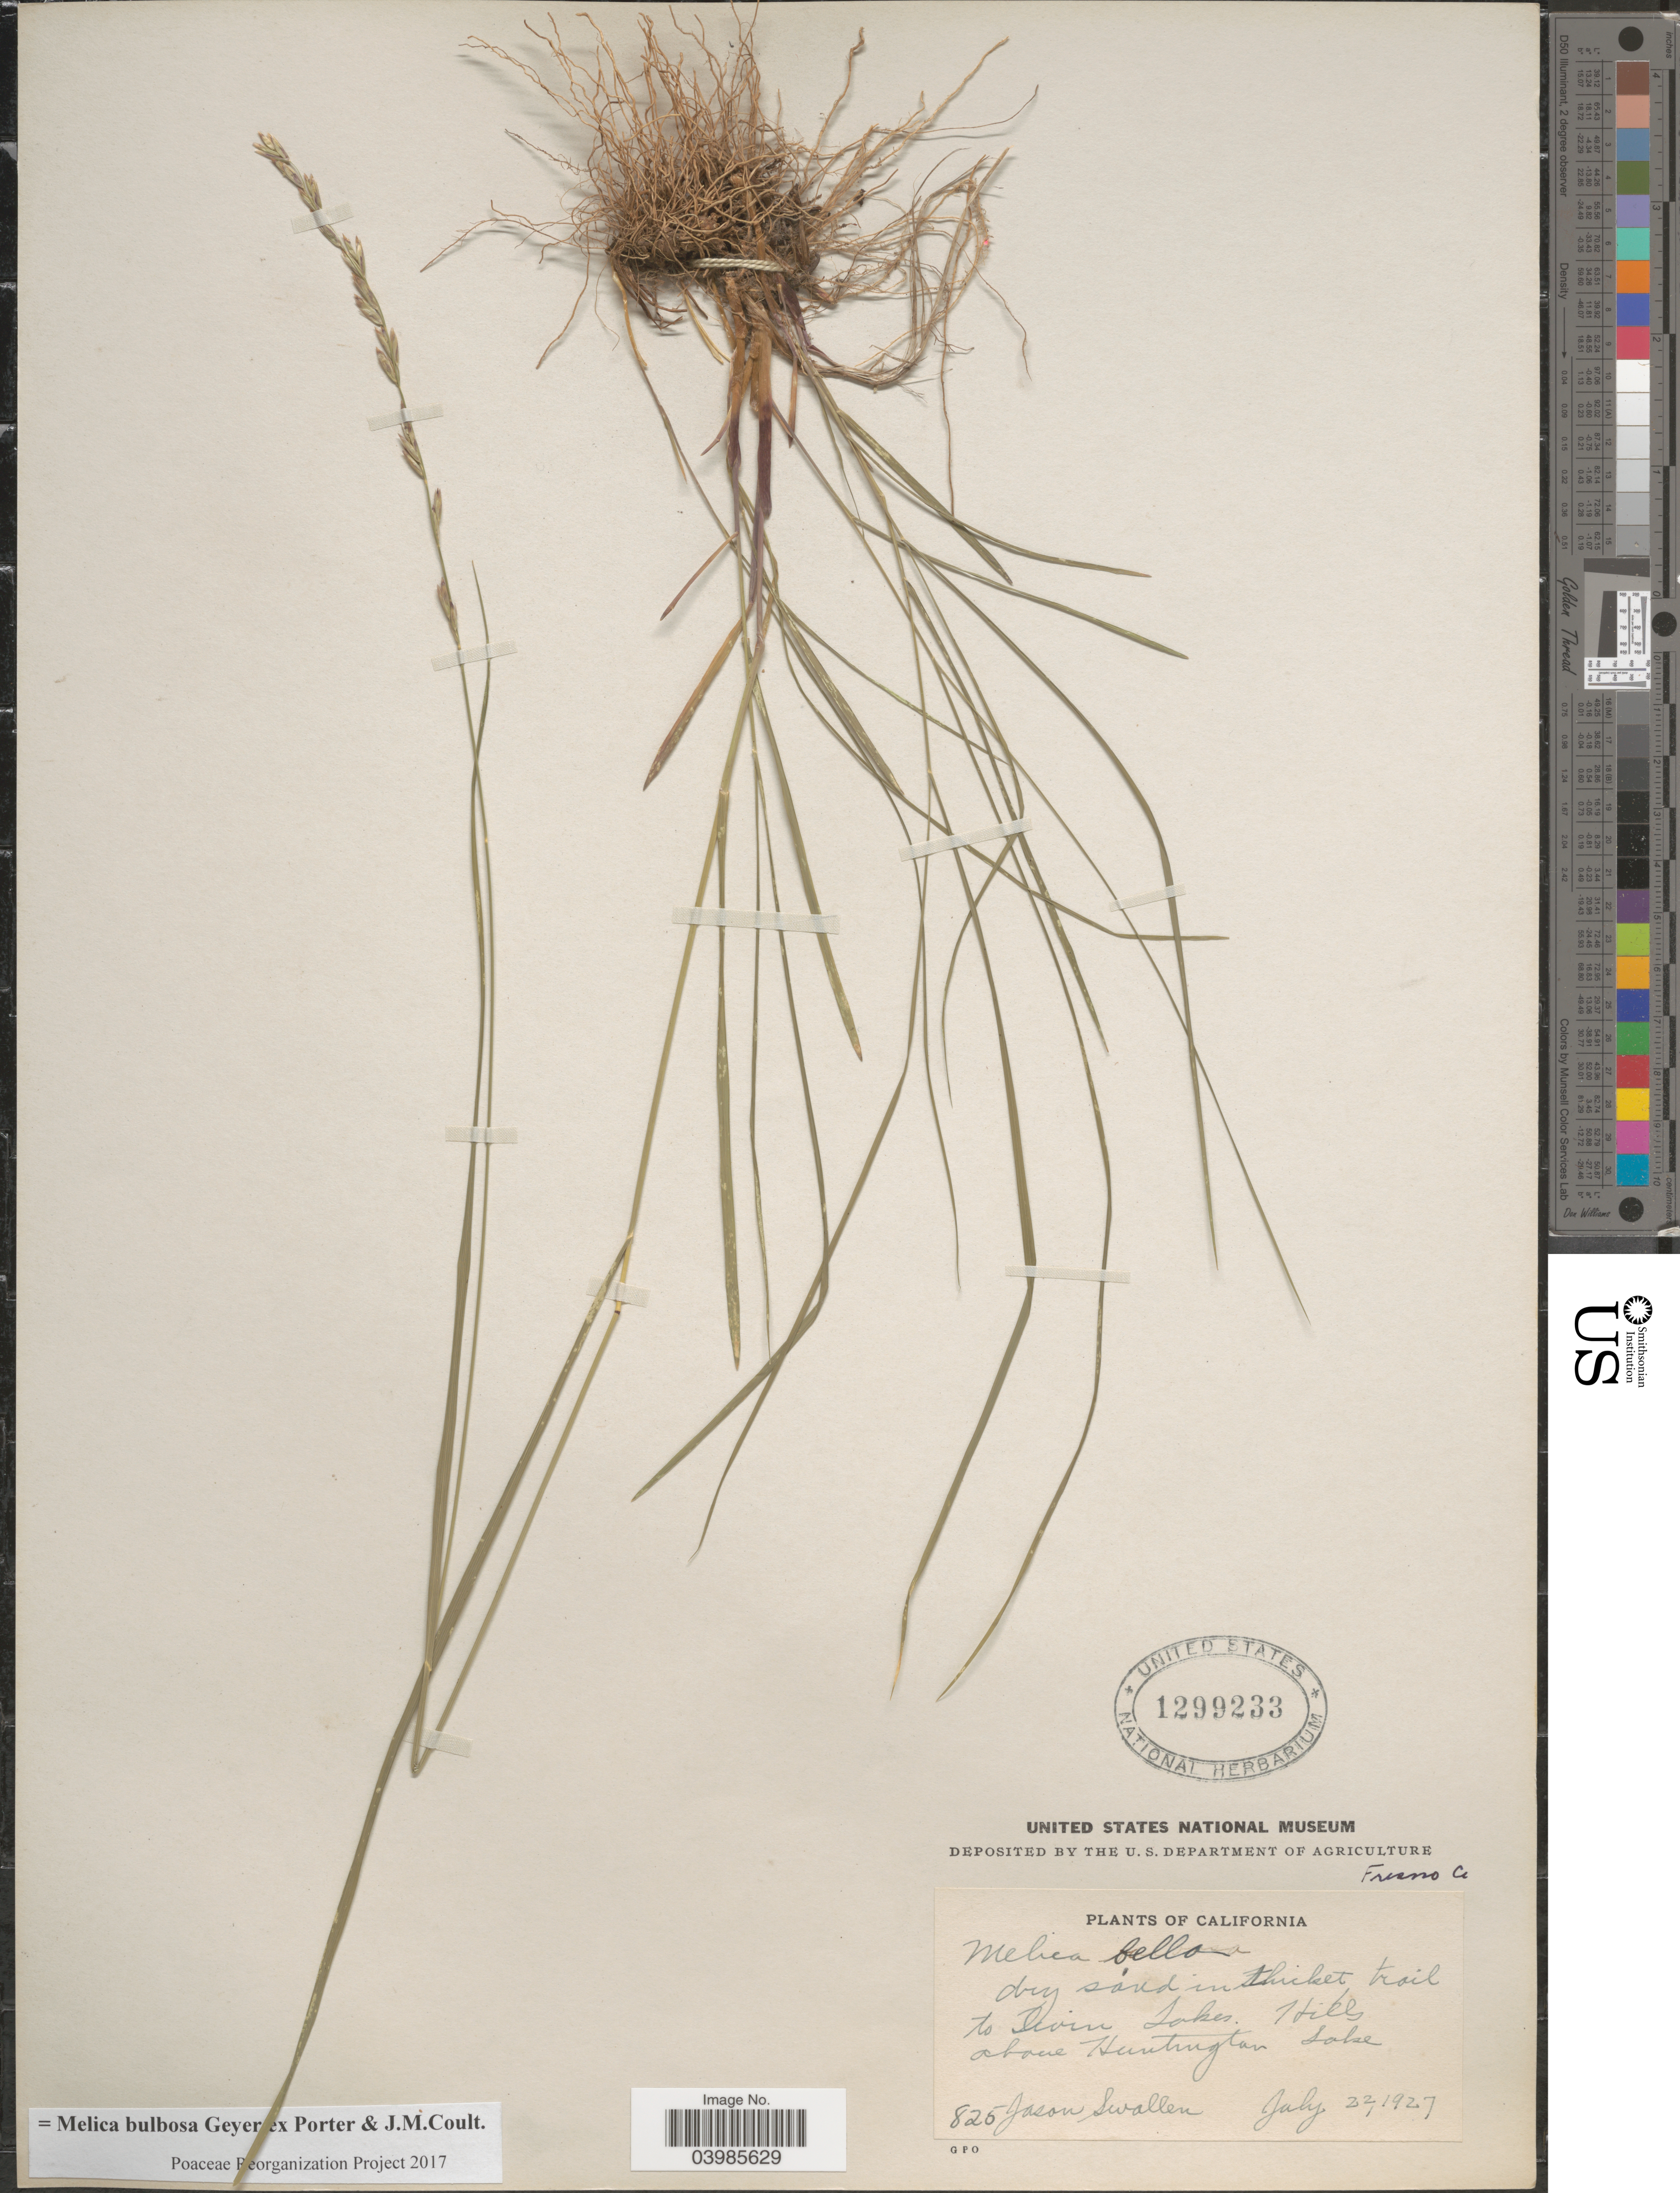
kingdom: Plantae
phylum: Tracheophyta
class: Liliopsida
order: Poales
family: Poaceae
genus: Melica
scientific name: Melica bulbosa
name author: Geyer ex Porter & J.M. Coult.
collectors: J. R. Swallen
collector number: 825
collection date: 1927-07-22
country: United States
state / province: California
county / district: Fresno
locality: Fresno Co. Trail to Twin Lakes. Hills above Huntington Lake.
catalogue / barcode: US 1299233